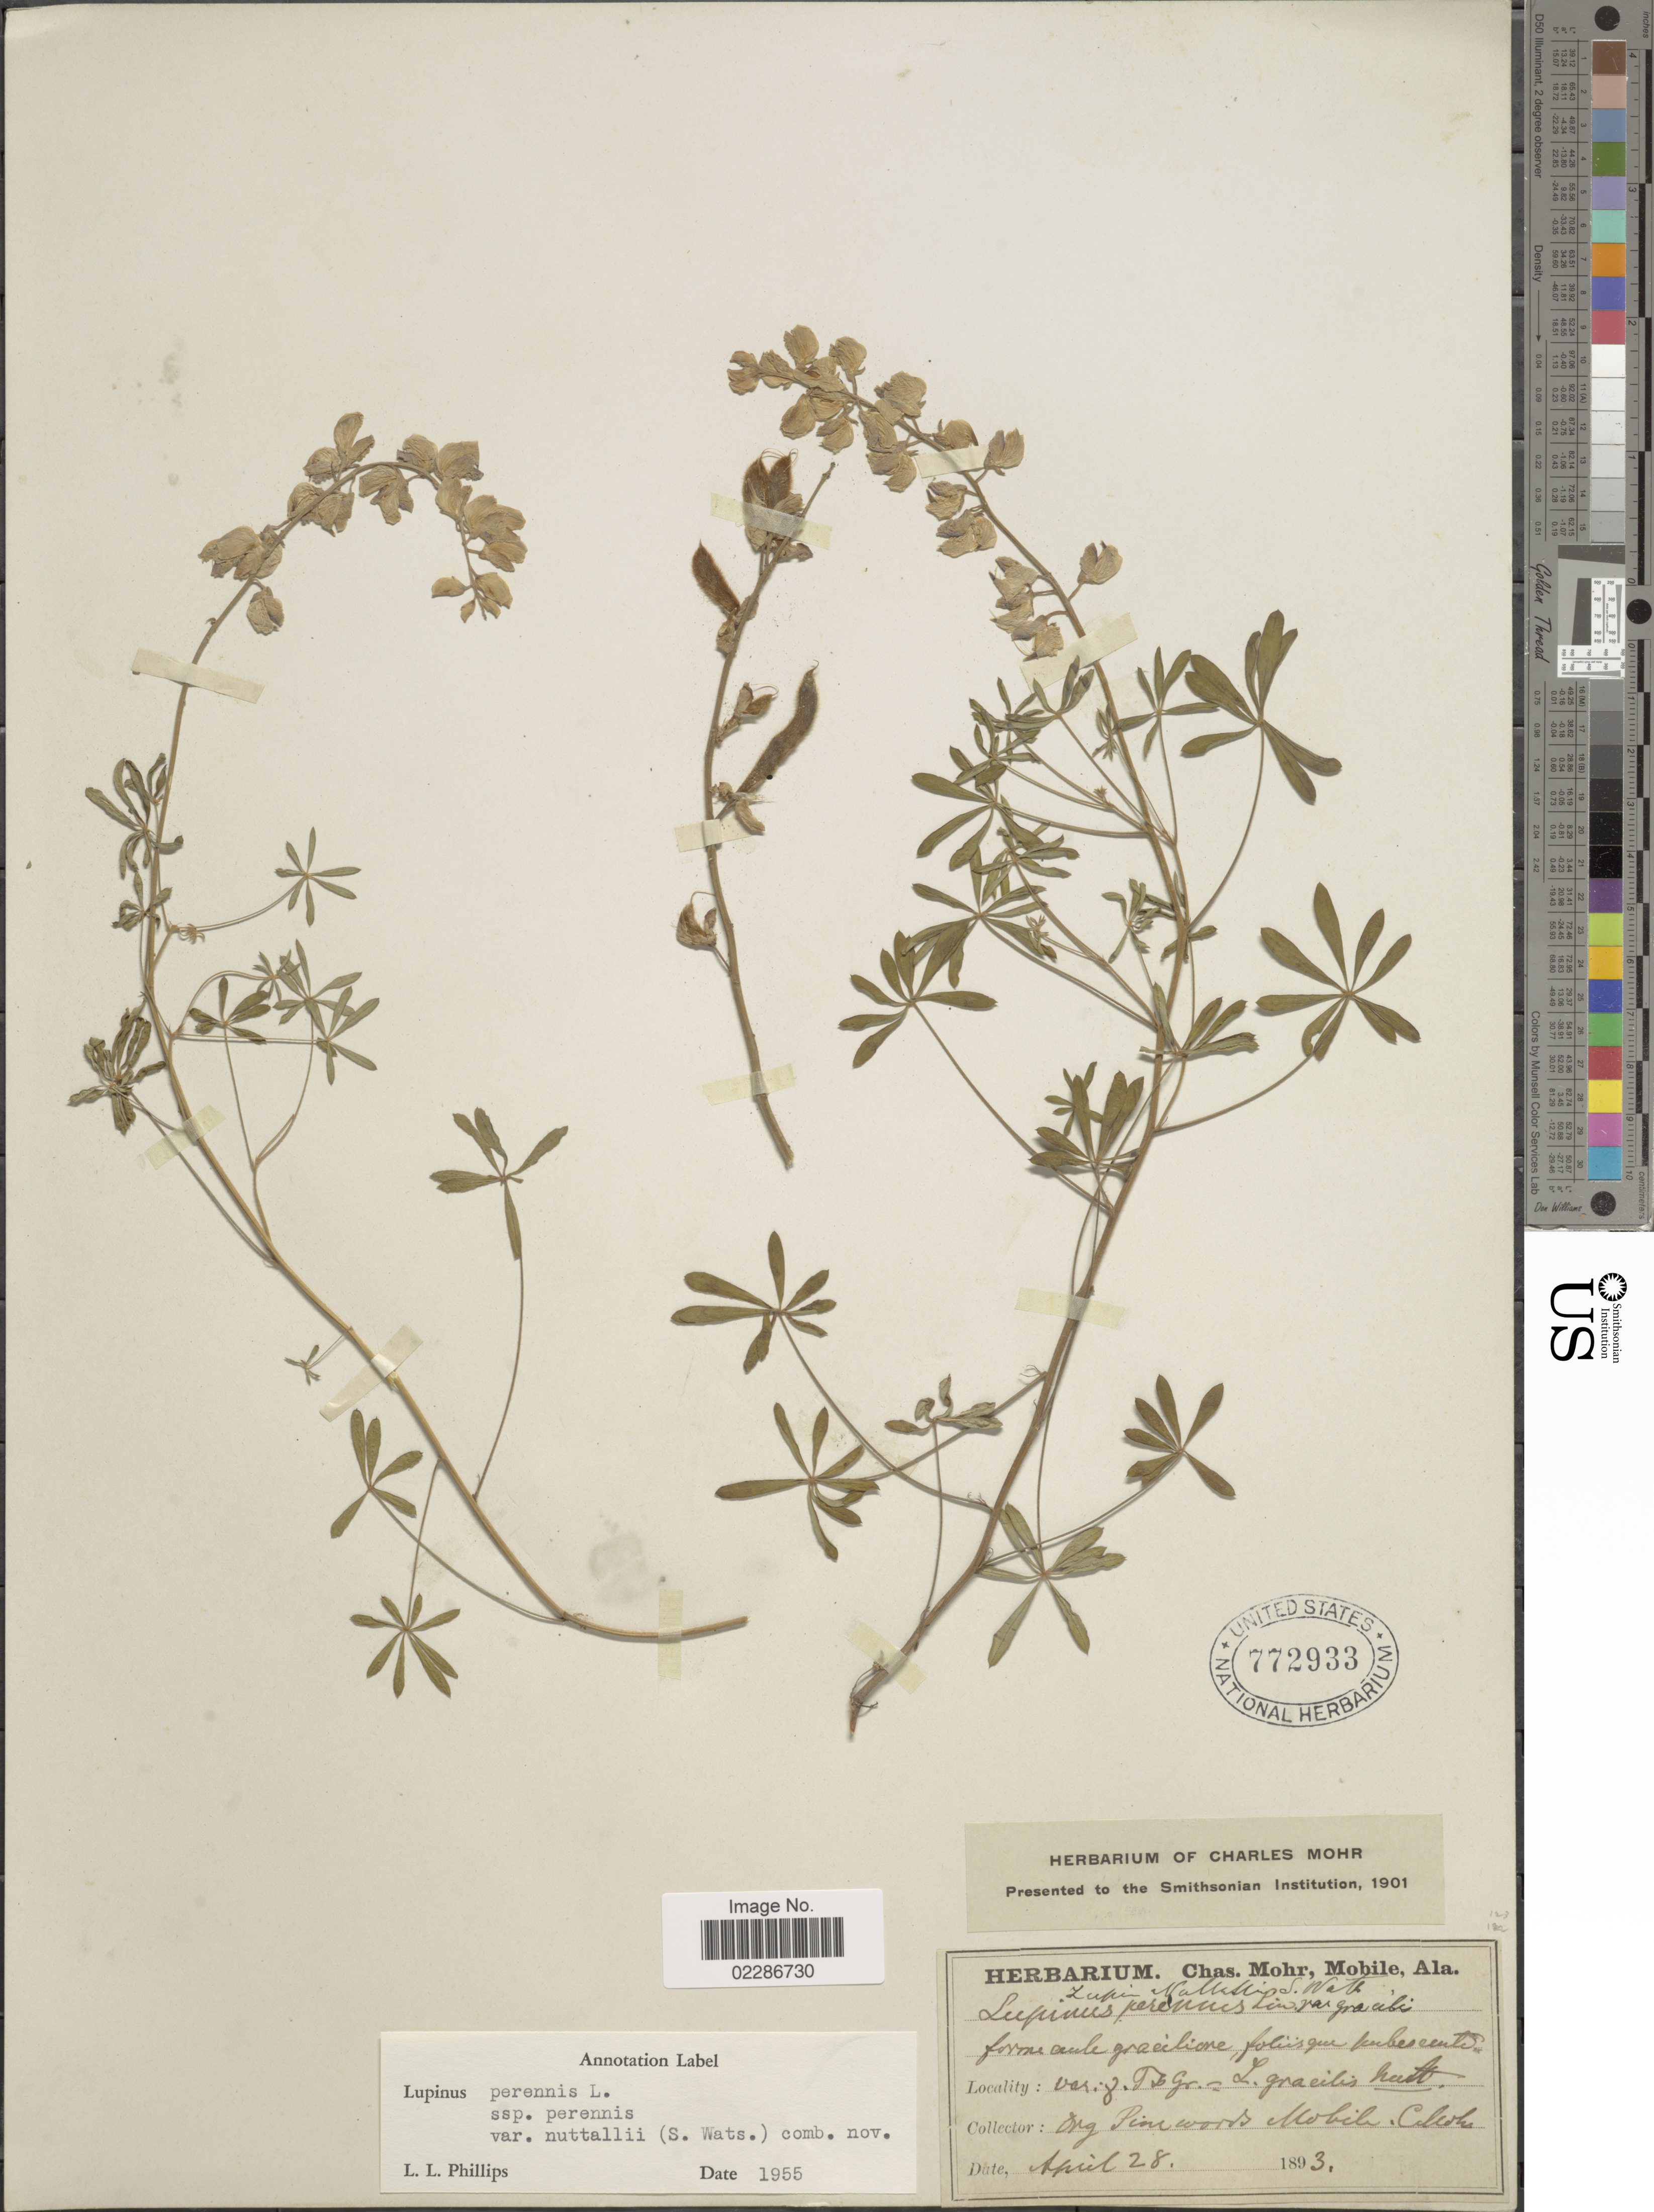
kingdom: Plantae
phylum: Tracheophyta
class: Magnoliopsida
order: Fabales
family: Fabaceae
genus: Lupinus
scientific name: Lupinus perennis subsp. gracilis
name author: (Chapm.) D.B. Dunn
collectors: Mohr, C. T. (herbarium)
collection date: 1863-04-28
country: United States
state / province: Alabama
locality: Dry pine woods Mobile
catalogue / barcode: US 772933